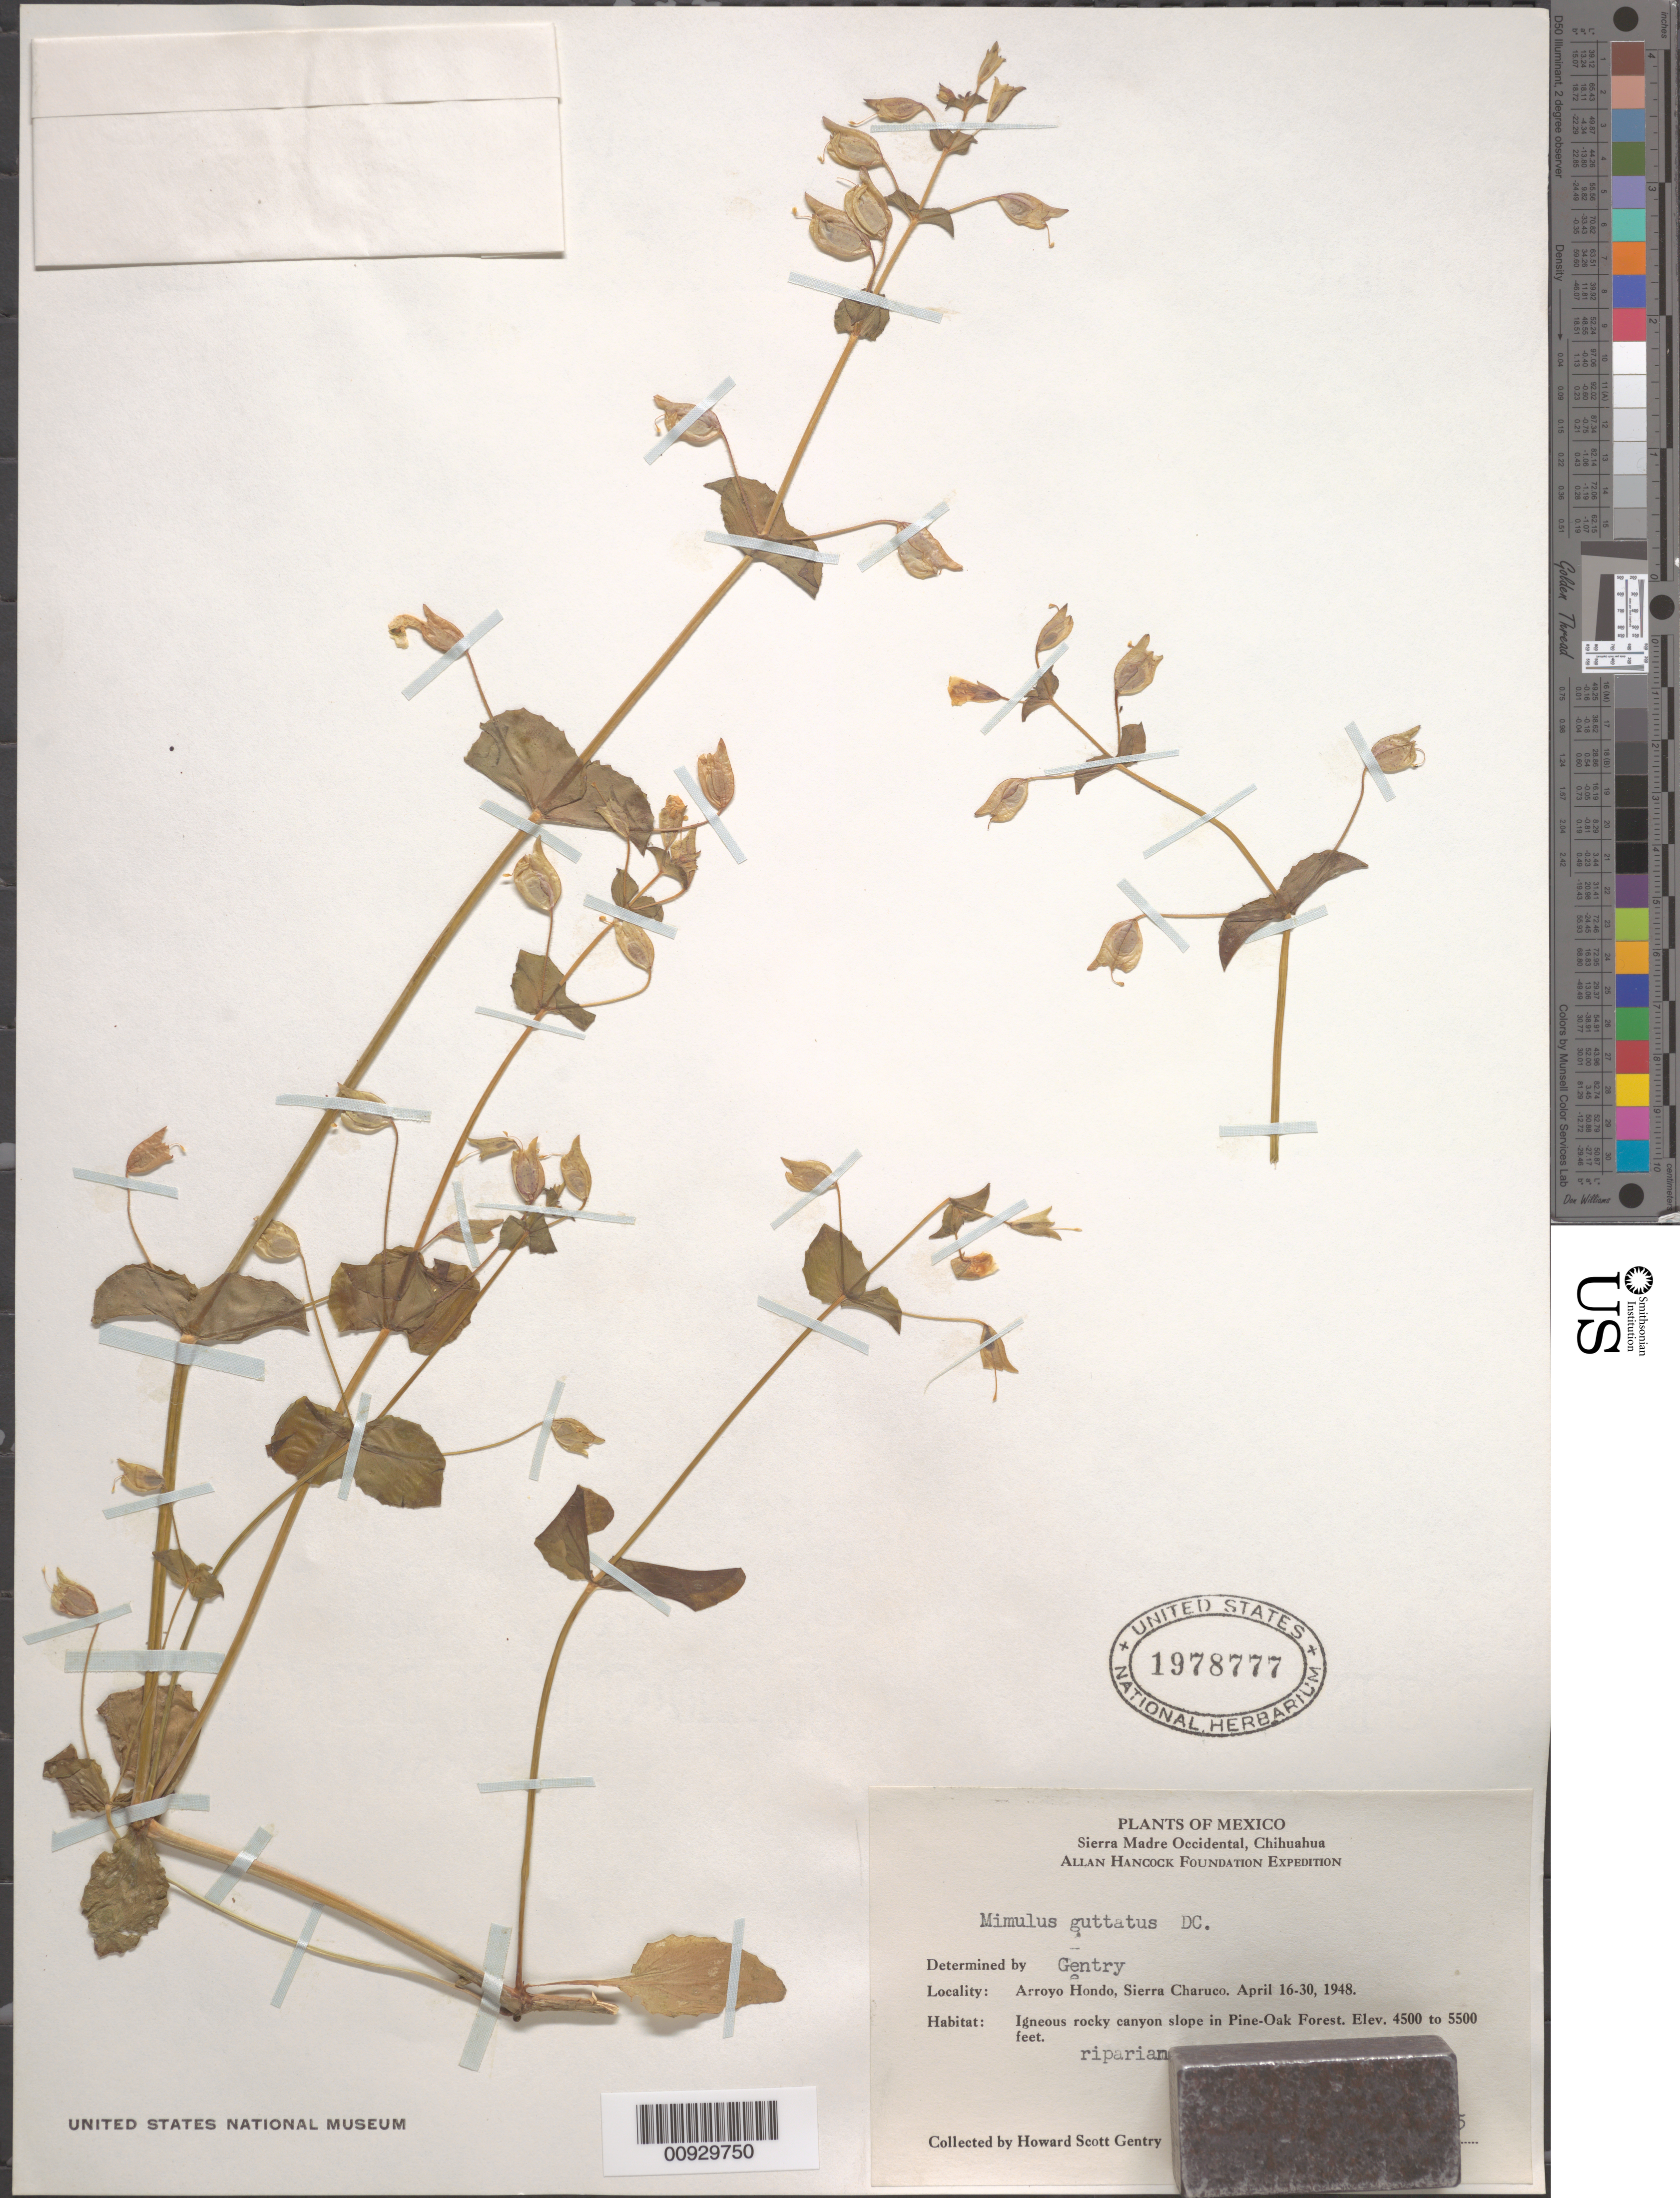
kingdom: Plantae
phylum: Tracheophyta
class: Magnoliopsida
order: Lamiales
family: Phrymaceae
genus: Mimulus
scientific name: Mimulus guttatus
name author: DC.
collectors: H. S. Gentry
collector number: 7995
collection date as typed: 16 Apr 1948 to 30 Apr 1948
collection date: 1948-04-16/1948-04-30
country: Mexico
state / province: Chihuahua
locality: Arroyo Hondo, Sierra Charuco. Sierra Madre Occidental.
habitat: Igneous rocky canyon slope in Pine-Oak Forest. Riparian.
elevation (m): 1372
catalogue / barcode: US 1978777